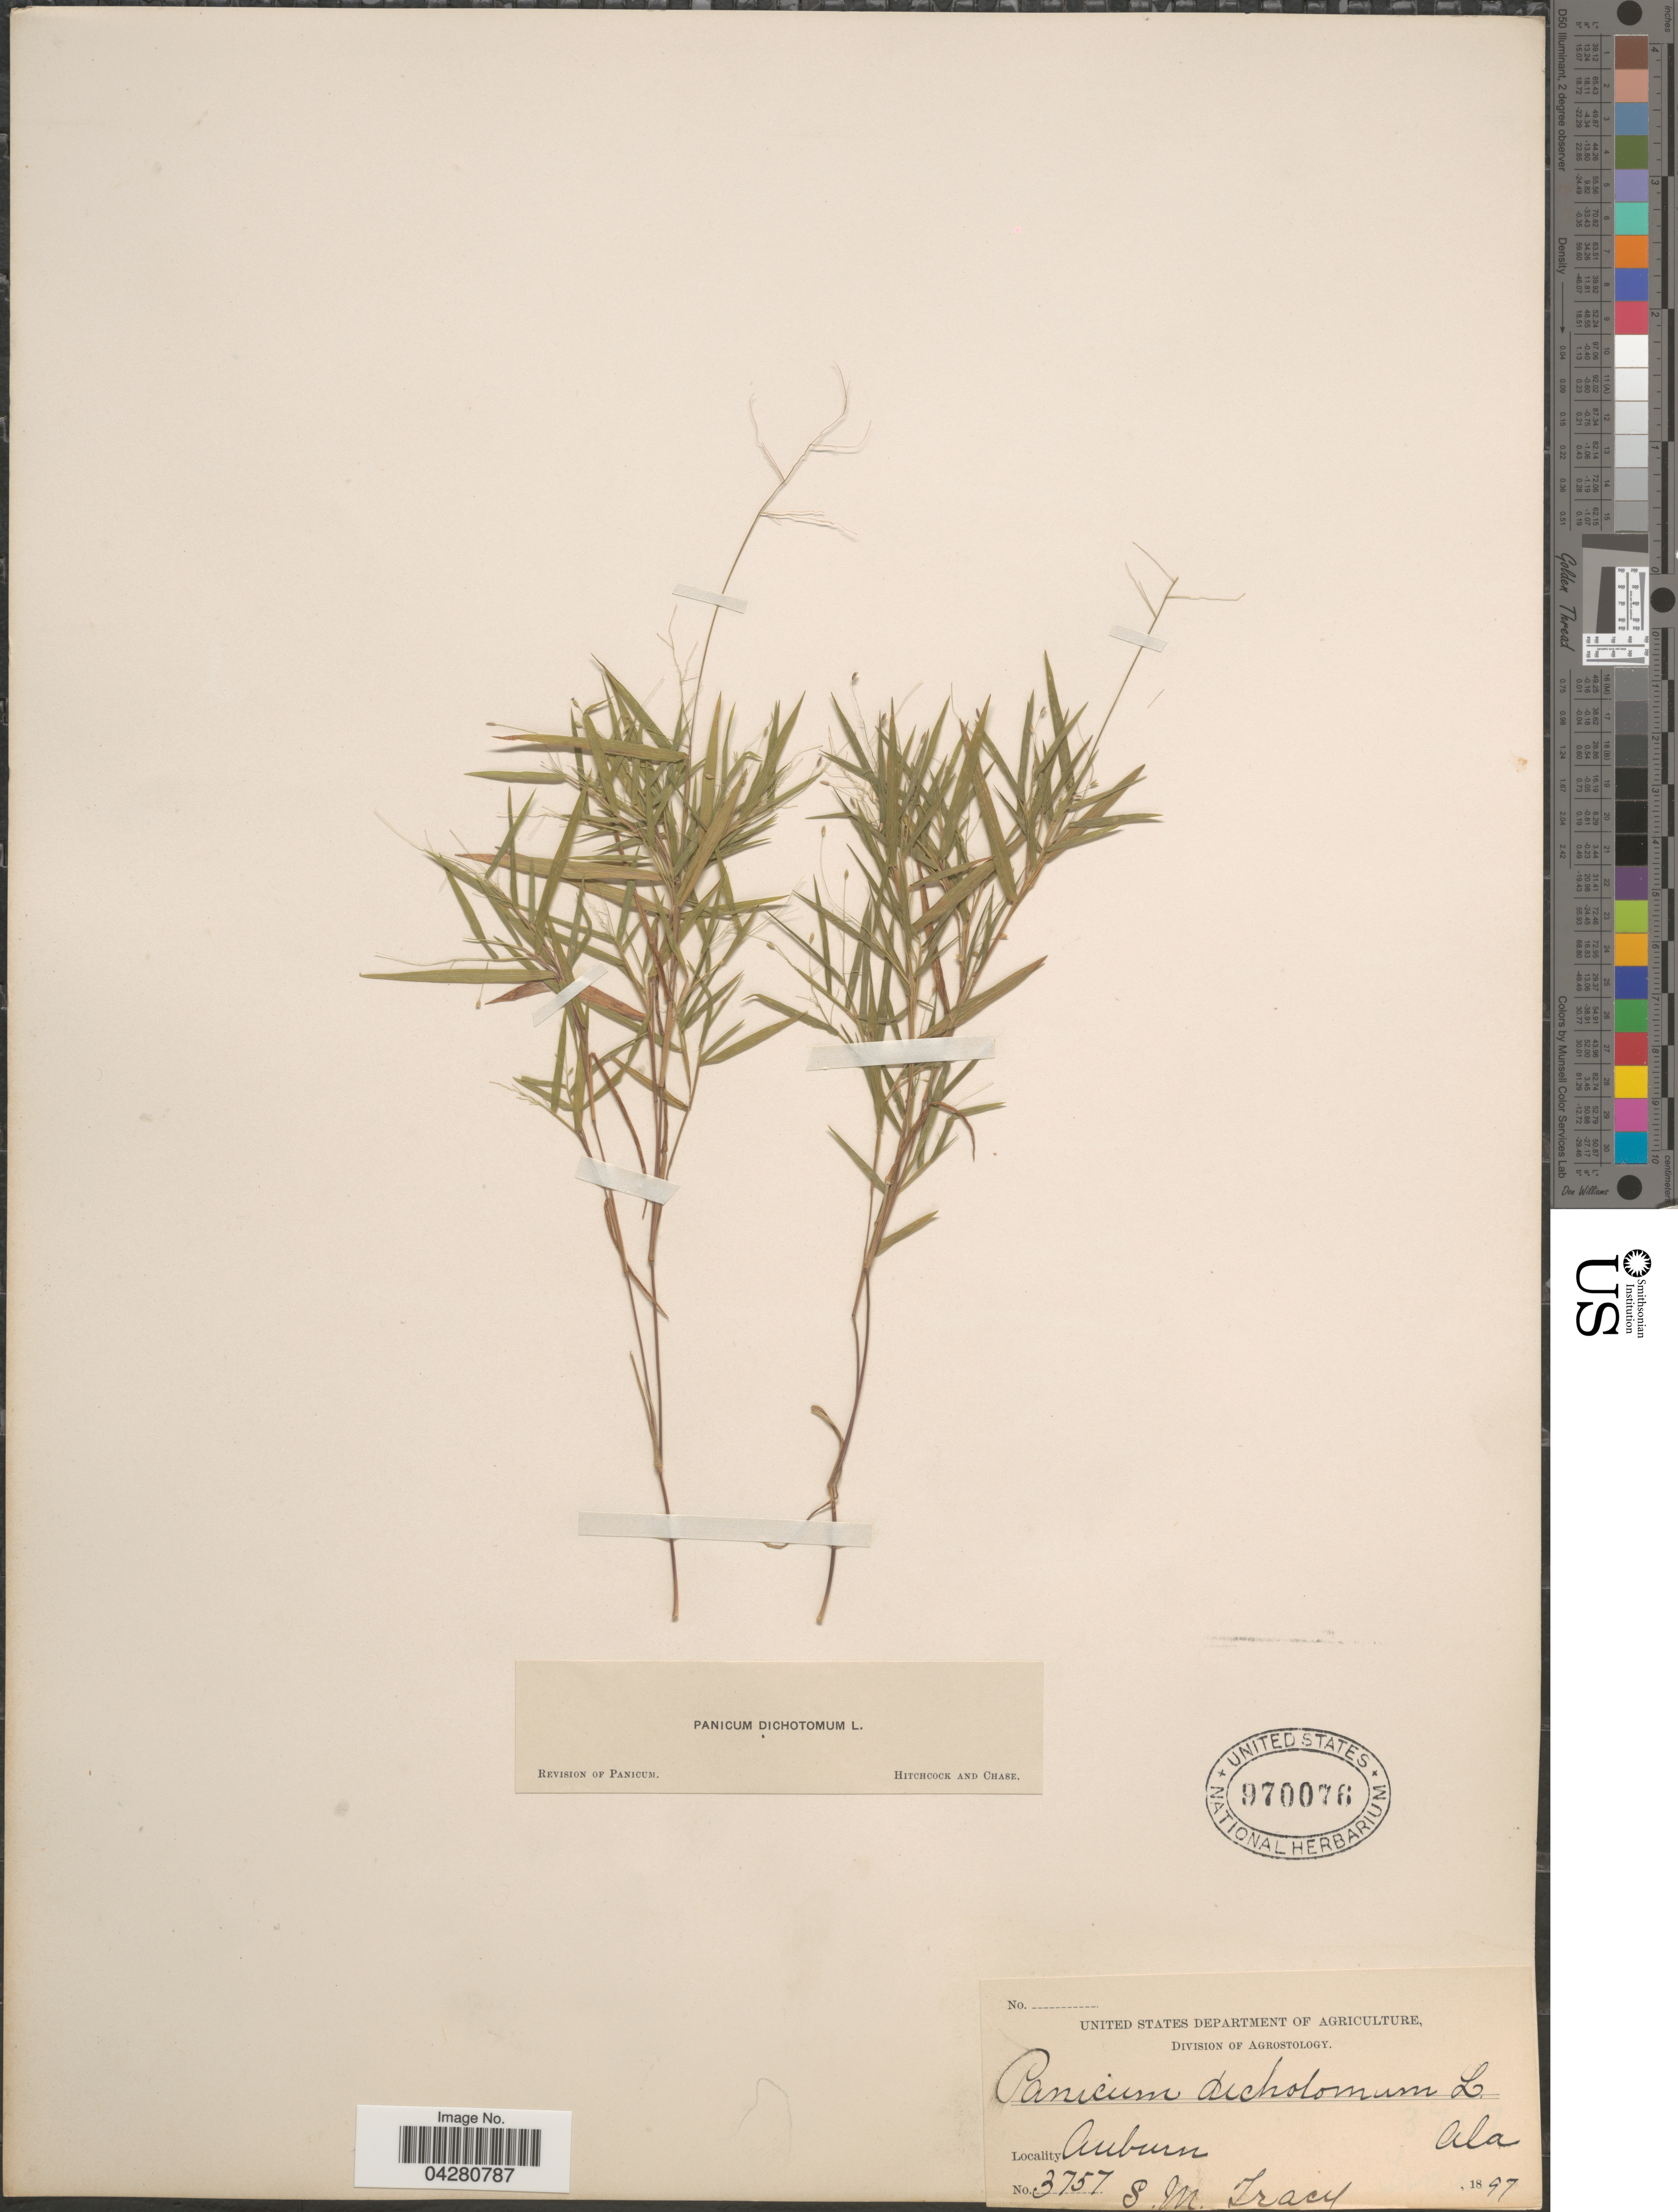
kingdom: Plantae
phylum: Tracheophyta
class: Liliopsida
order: Poales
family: Poaceae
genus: Dichanthelium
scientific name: Dichanthelium dichotomum var. dichotomum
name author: (L.) Gould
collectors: S. M. Tracy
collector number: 3757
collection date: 1897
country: United States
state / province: Alabama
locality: Auburn.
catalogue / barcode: US 970076